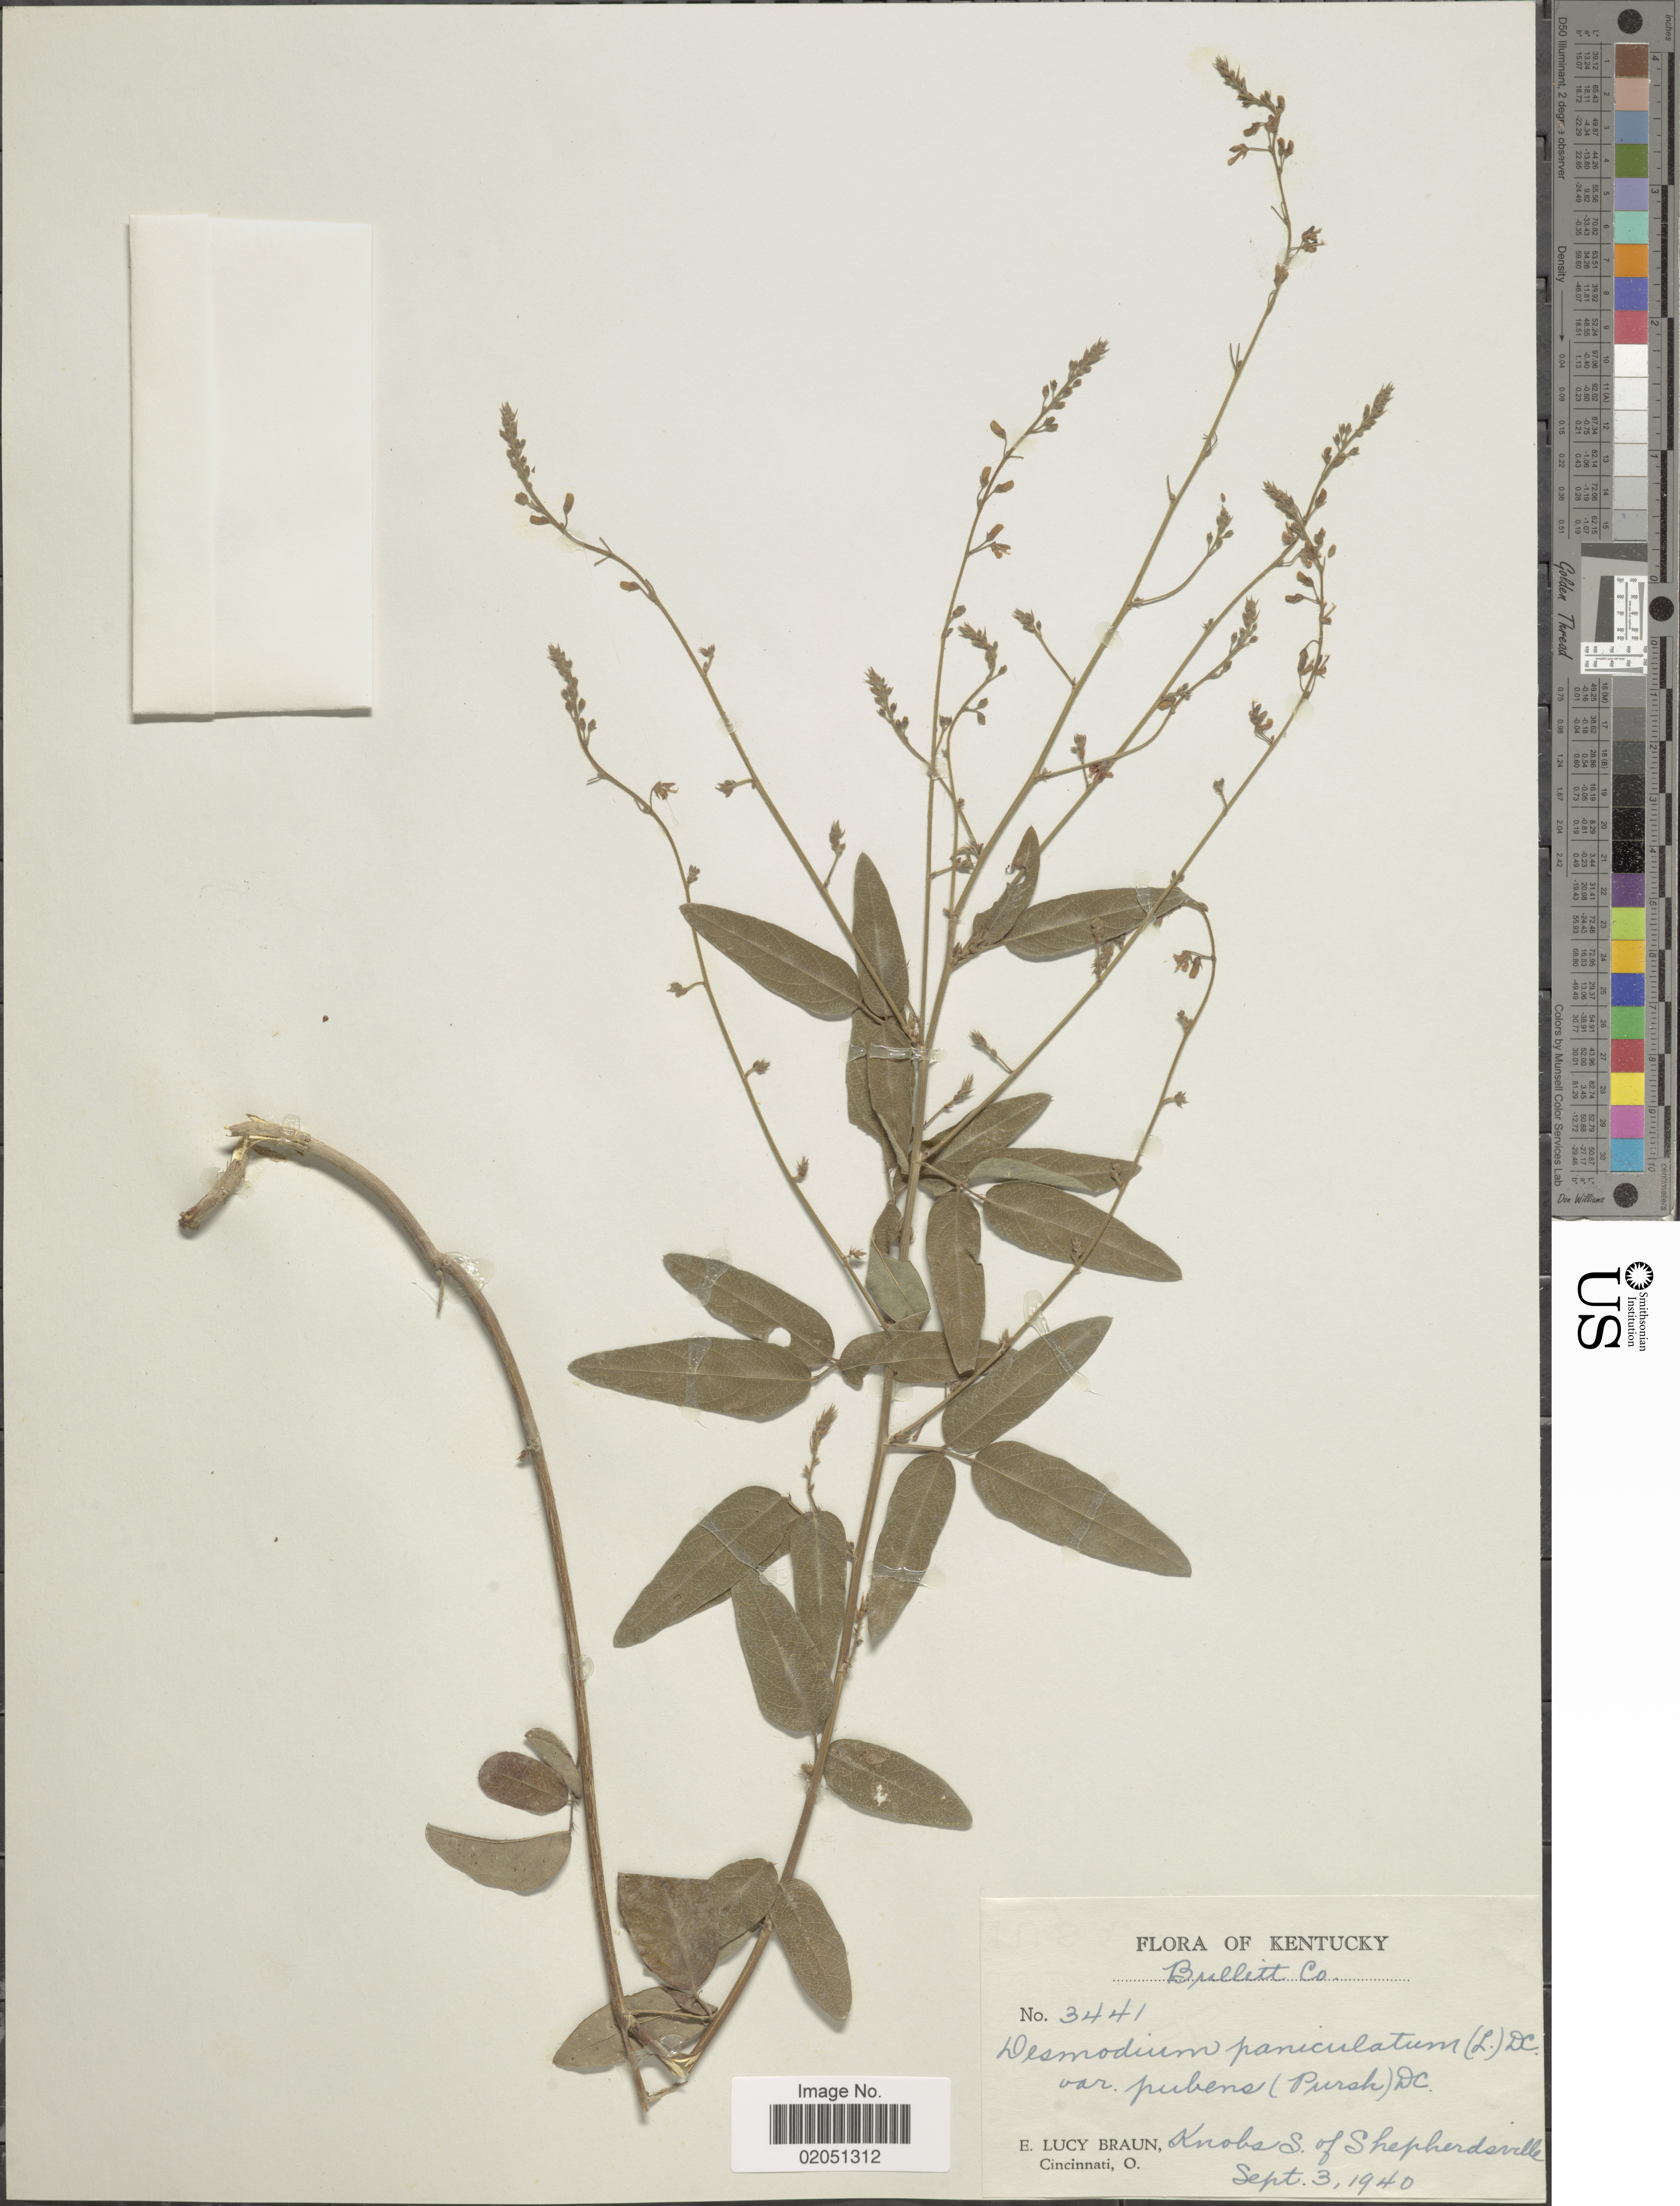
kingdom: Plantae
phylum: Tracheophyta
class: Magnoliopsida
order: Fabales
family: Fabaceae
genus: Desmodium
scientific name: Desmodium paniculatum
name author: (L.) DC.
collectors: E. L. Braun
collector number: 3441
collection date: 1940-09-03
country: United States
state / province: Kentucky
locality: Bullitt Co, Knobs S. Shepherdsville